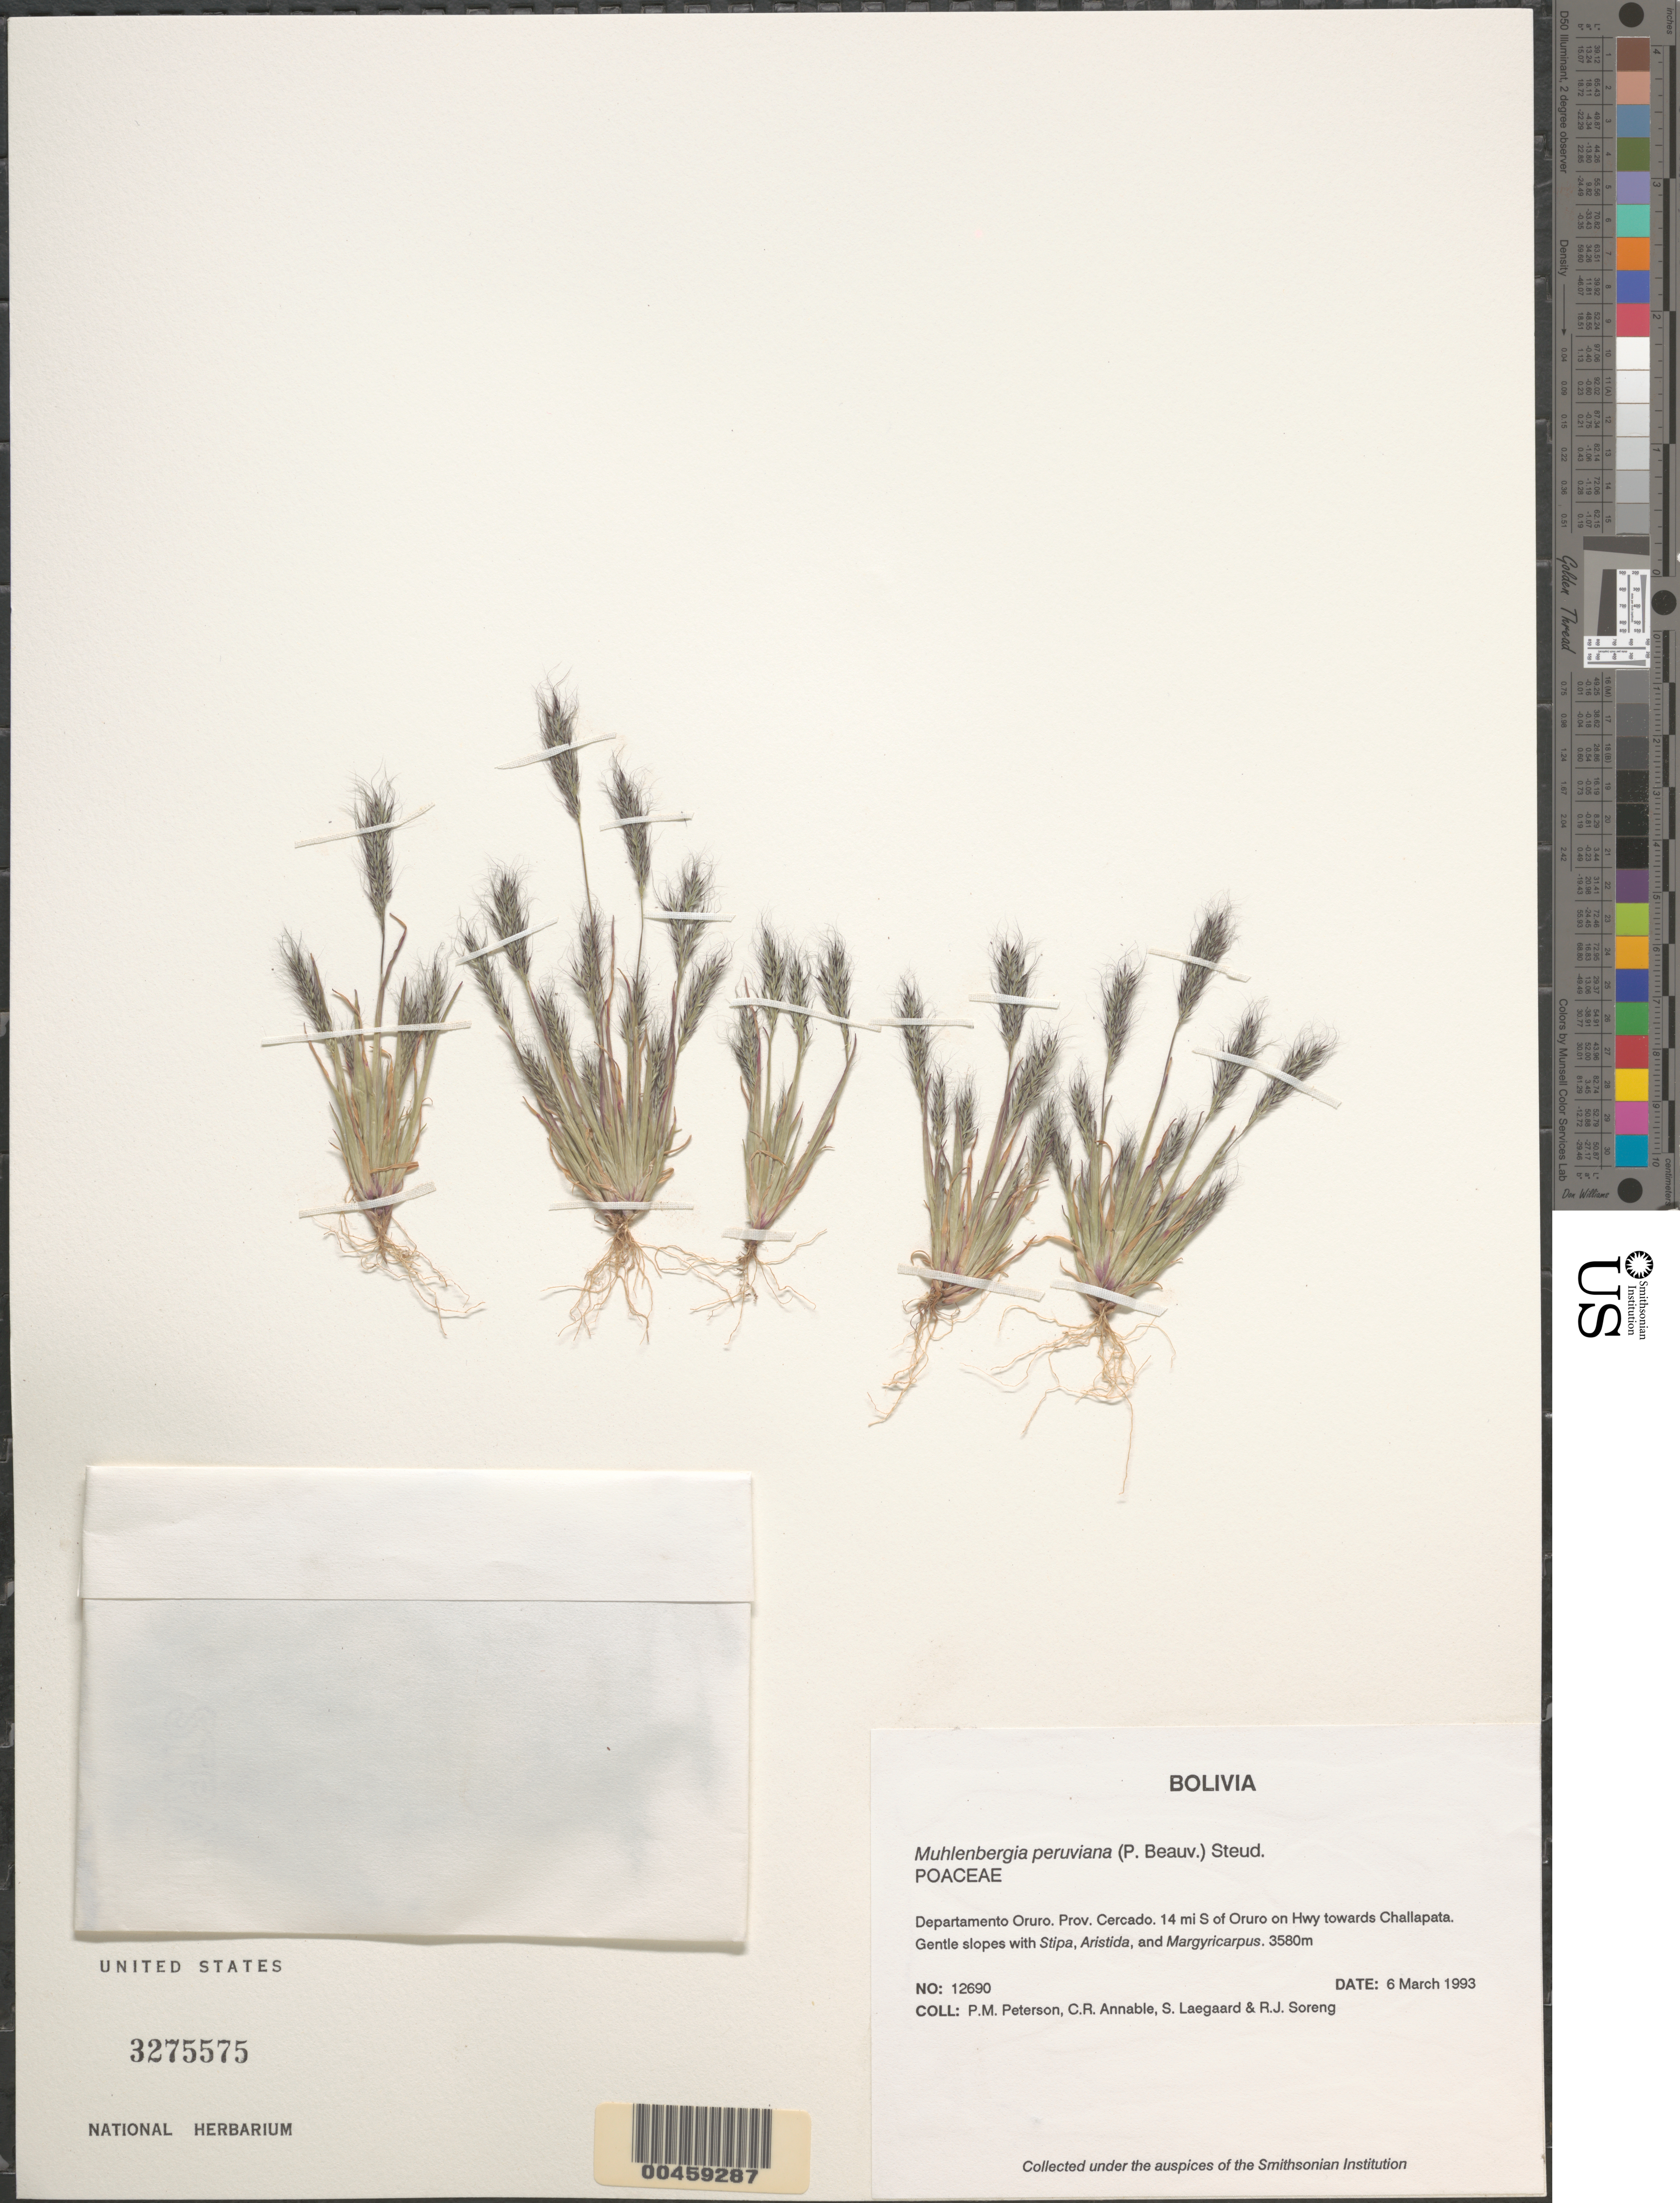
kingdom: Plantae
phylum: Tracheophyta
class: Liliopsida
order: Poales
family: Poaceae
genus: Muhlenbergia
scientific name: Muhlenbergia peruviana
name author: (P. Beauv.) Steud.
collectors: P. M. Peterson, C. R. Annable, S. Lægaard & R. J. Soreng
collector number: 12690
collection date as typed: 06 Mar 1993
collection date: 1993-03-06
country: Bolivia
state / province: Oruro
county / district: Cercado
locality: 14 mi S of Oruro on Hwy towards Challapata.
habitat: Gentle slopes with Stipa, Aristida, and Margyricarpus.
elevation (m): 3580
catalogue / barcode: US 3275575